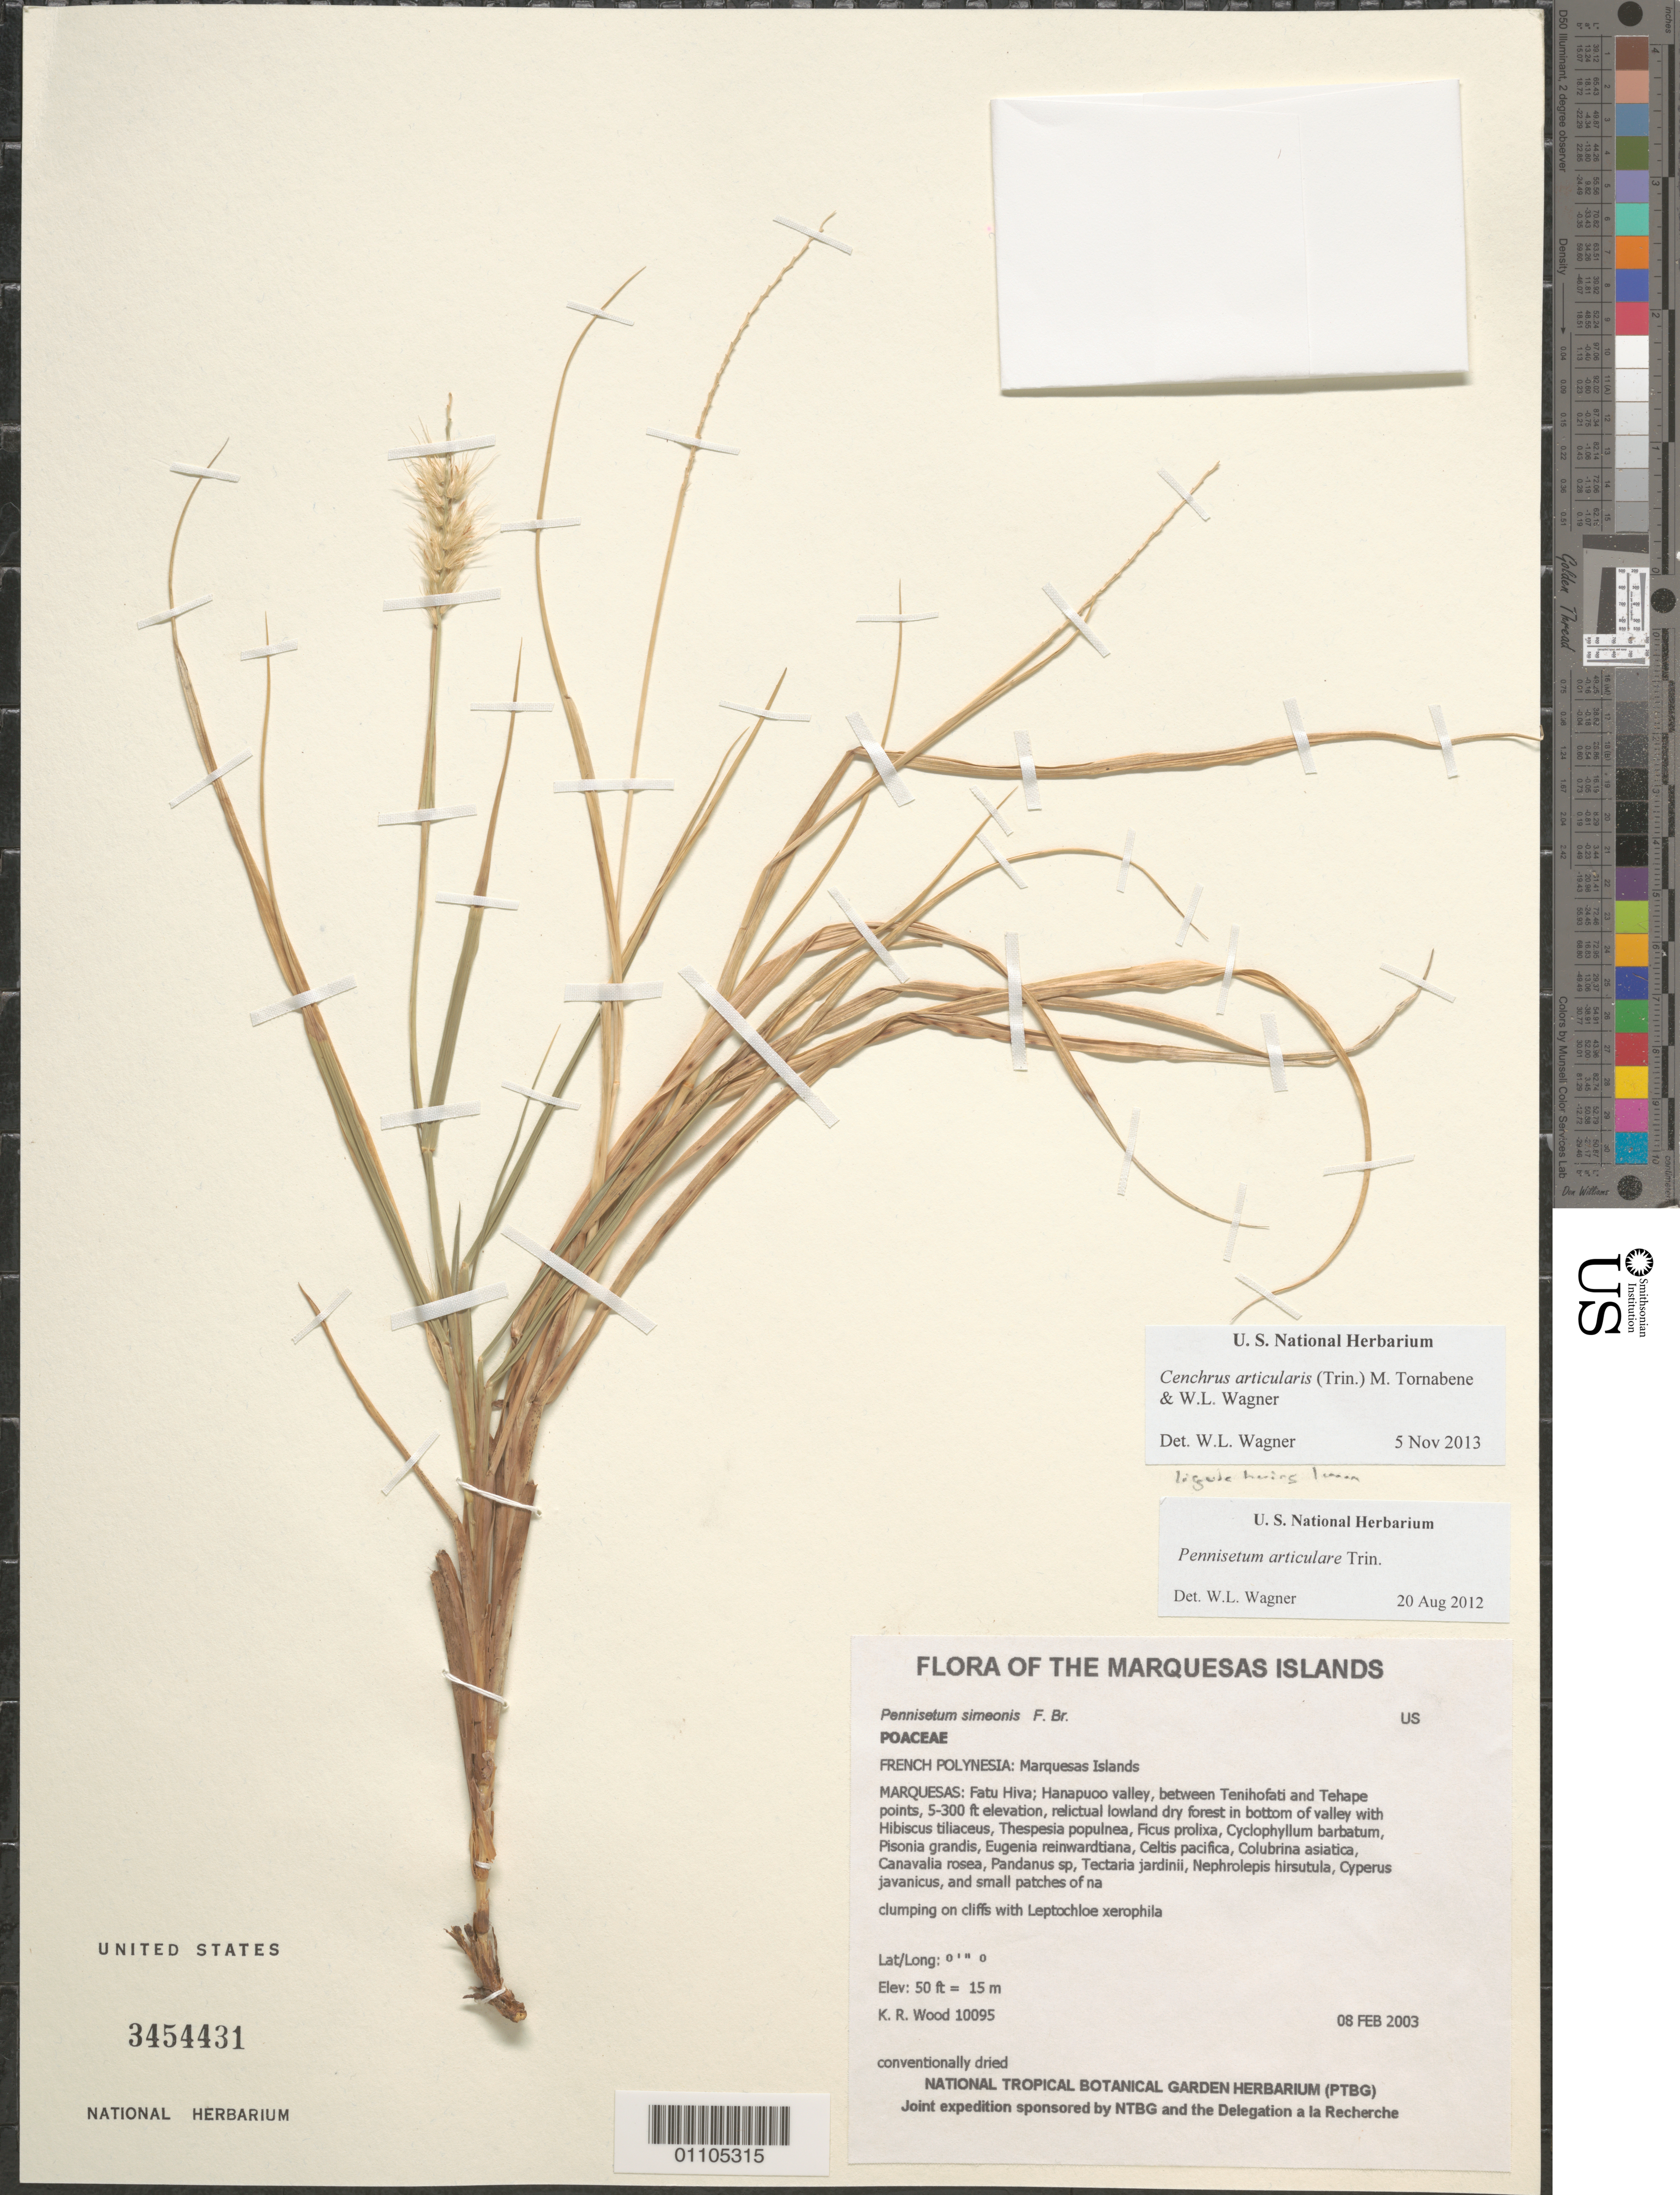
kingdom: Plantae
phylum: Tracheophyta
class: Liliopsida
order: Poales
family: Poaceae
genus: Cenchrus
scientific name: Cenchrus articularis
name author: (Trin.) M.W. Tornab. & W.L. Wagner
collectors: K. R. Wood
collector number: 10095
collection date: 2003-02-08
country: French Polynesia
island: Fatu Hiva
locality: Hanapuoo valley, between Tenihofati and Tehape points, relictual lowland dry forest in bottom of valley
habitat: Low-slope, W aspect, vertical slope, open, dry to mesic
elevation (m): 15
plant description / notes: Feral goats, predation by rats that eat seeds, fire, competition with non-native plant taxa particularly Melinis minutiflora, Casuarina equisetifolia, Ocimum gratissimum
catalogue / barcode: US 3454431